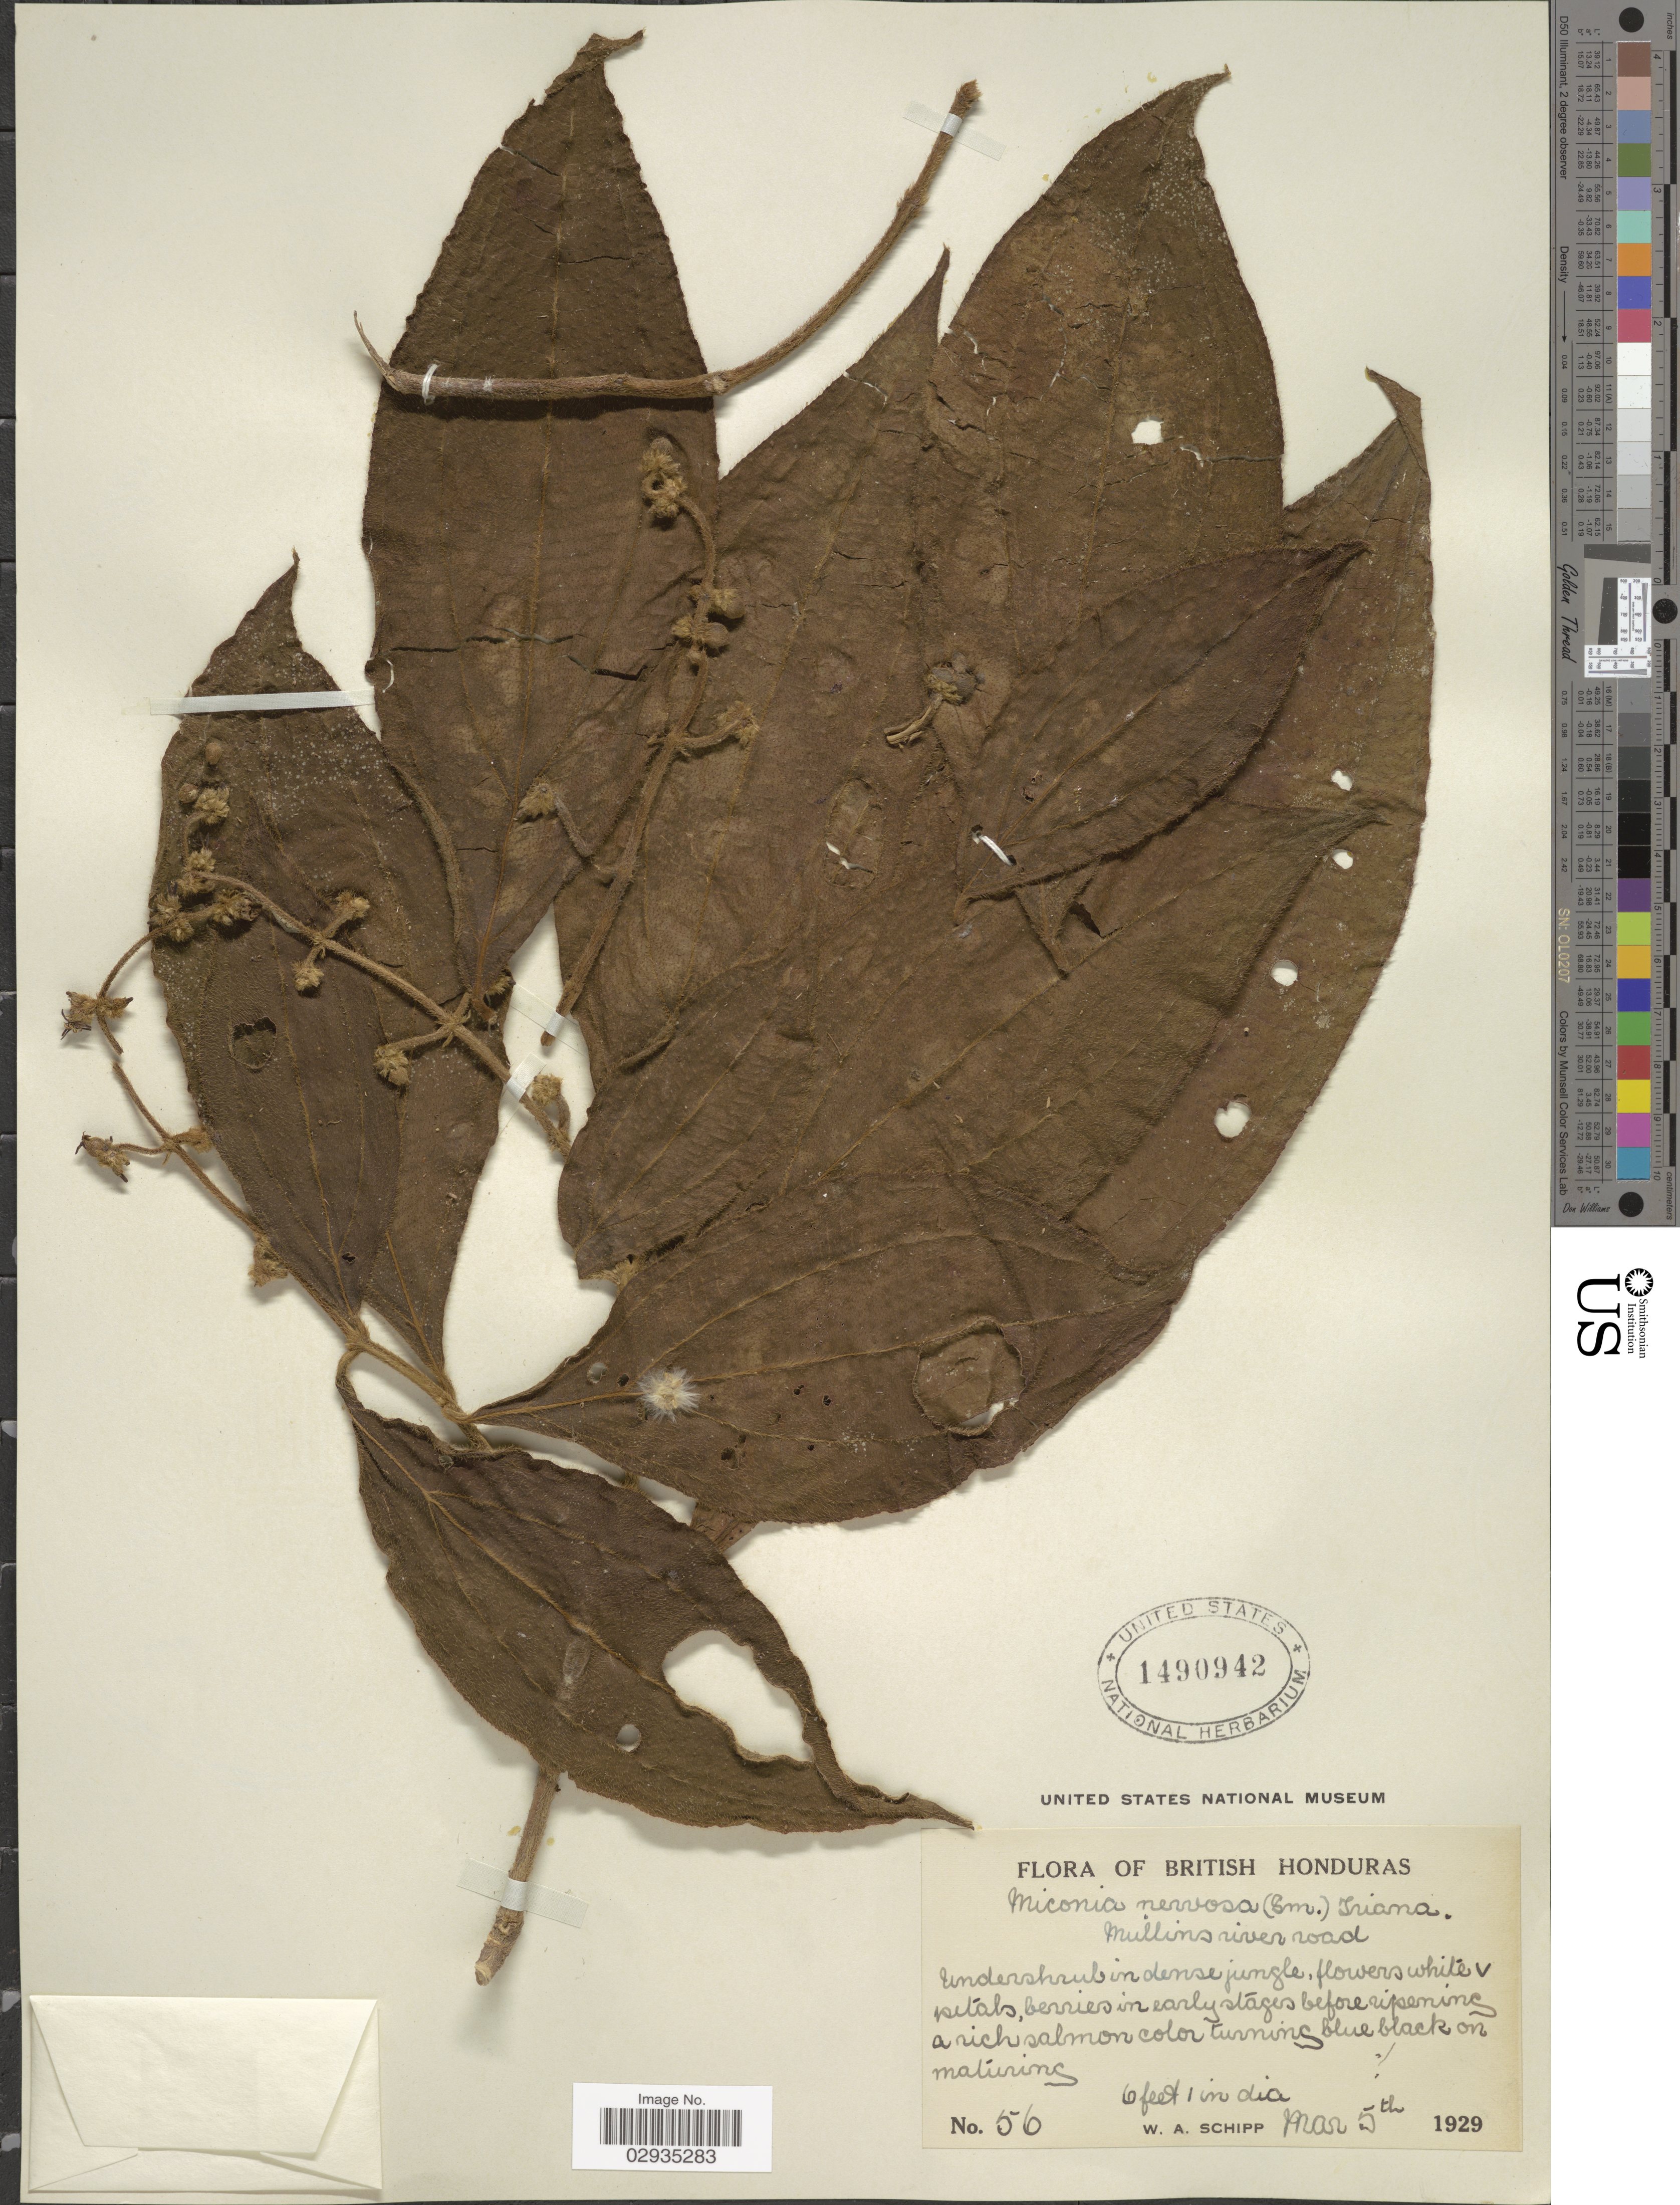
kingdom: Plantae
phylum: Tracheophyta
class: Magnoliopsida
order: Myrtales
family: Melastomataceae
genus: Miconia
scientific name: Miconia nervosa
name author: (Sm.) Triana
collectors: W. Schipp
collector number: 56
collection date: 1929-03-05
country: Belize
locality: British Honduras.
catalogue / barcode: US 1490942